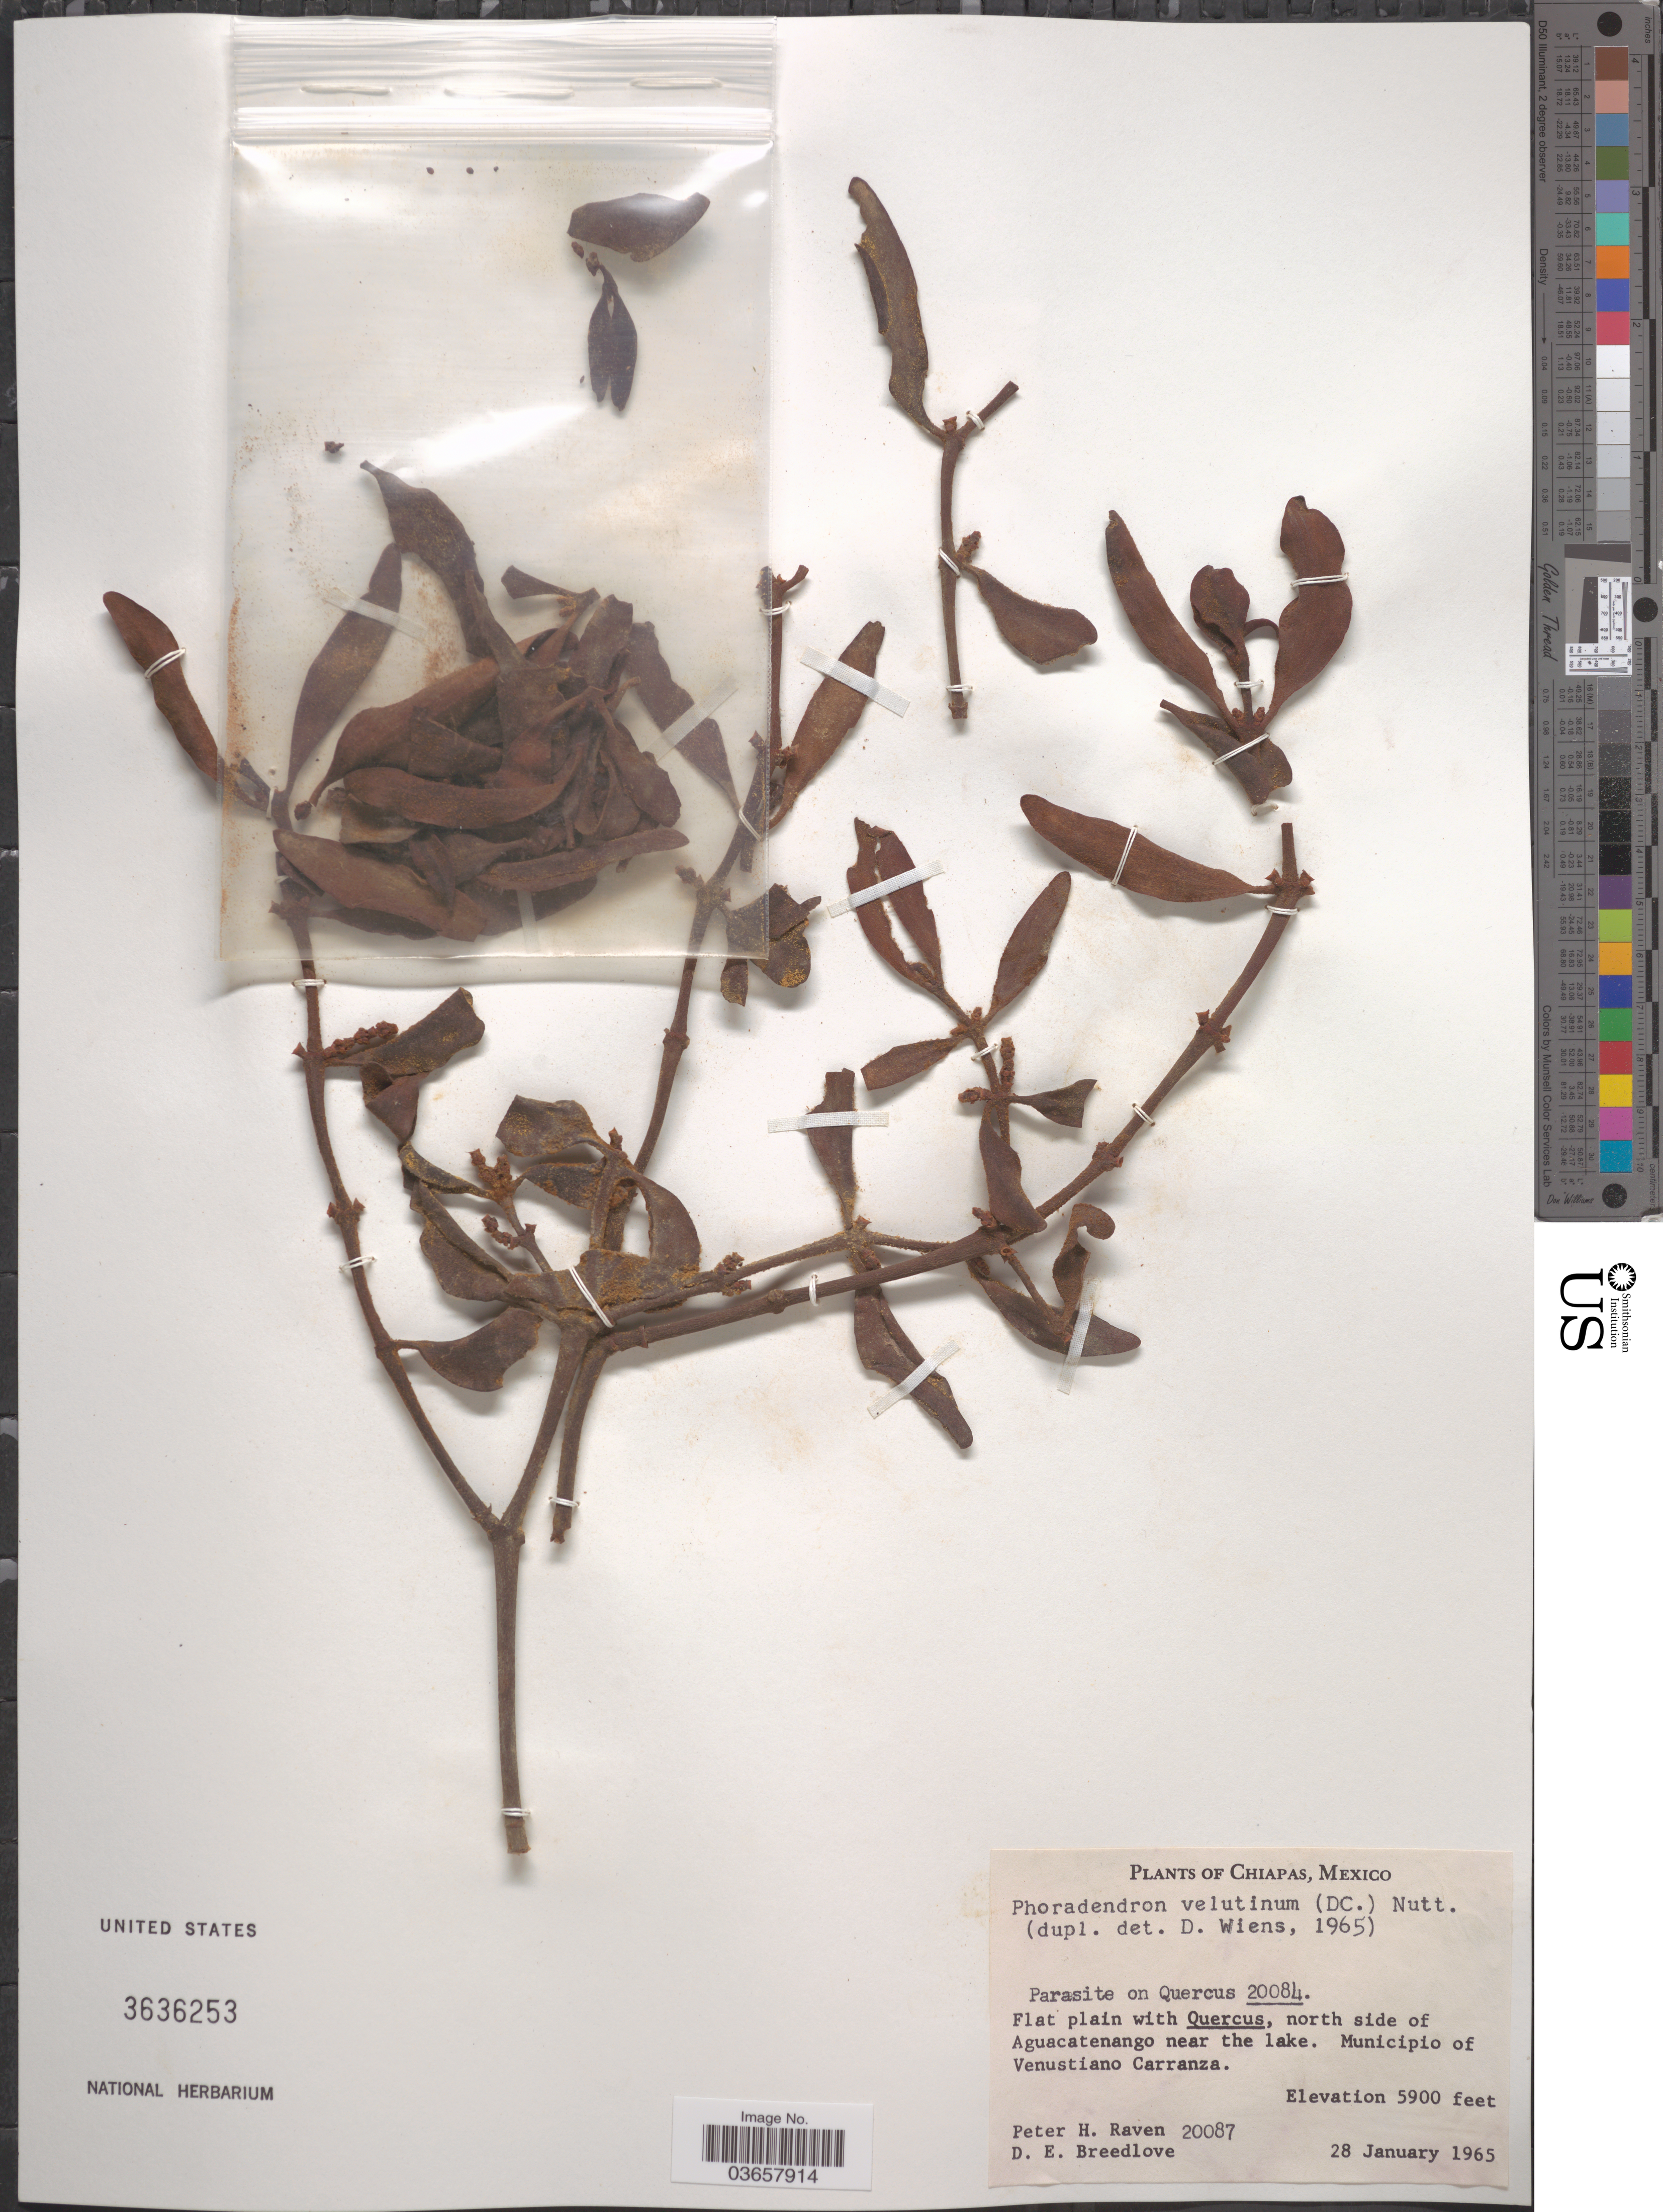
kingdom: Plantae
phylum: Tracheophyta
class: Magnoliopsida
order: Santalales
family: Viscaceae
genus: Phoradendron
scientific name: Phoradendron velutinum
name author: (DC.) Oliv.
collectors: P. Raven & D. E. Breedlove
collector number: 20087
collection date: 1965-01-28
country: Mexico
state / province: Chiapas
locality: North side of Aguacatenango near the lake. Municipio of Venustiano Carranza.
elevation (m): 1798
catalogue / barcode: US 3636253